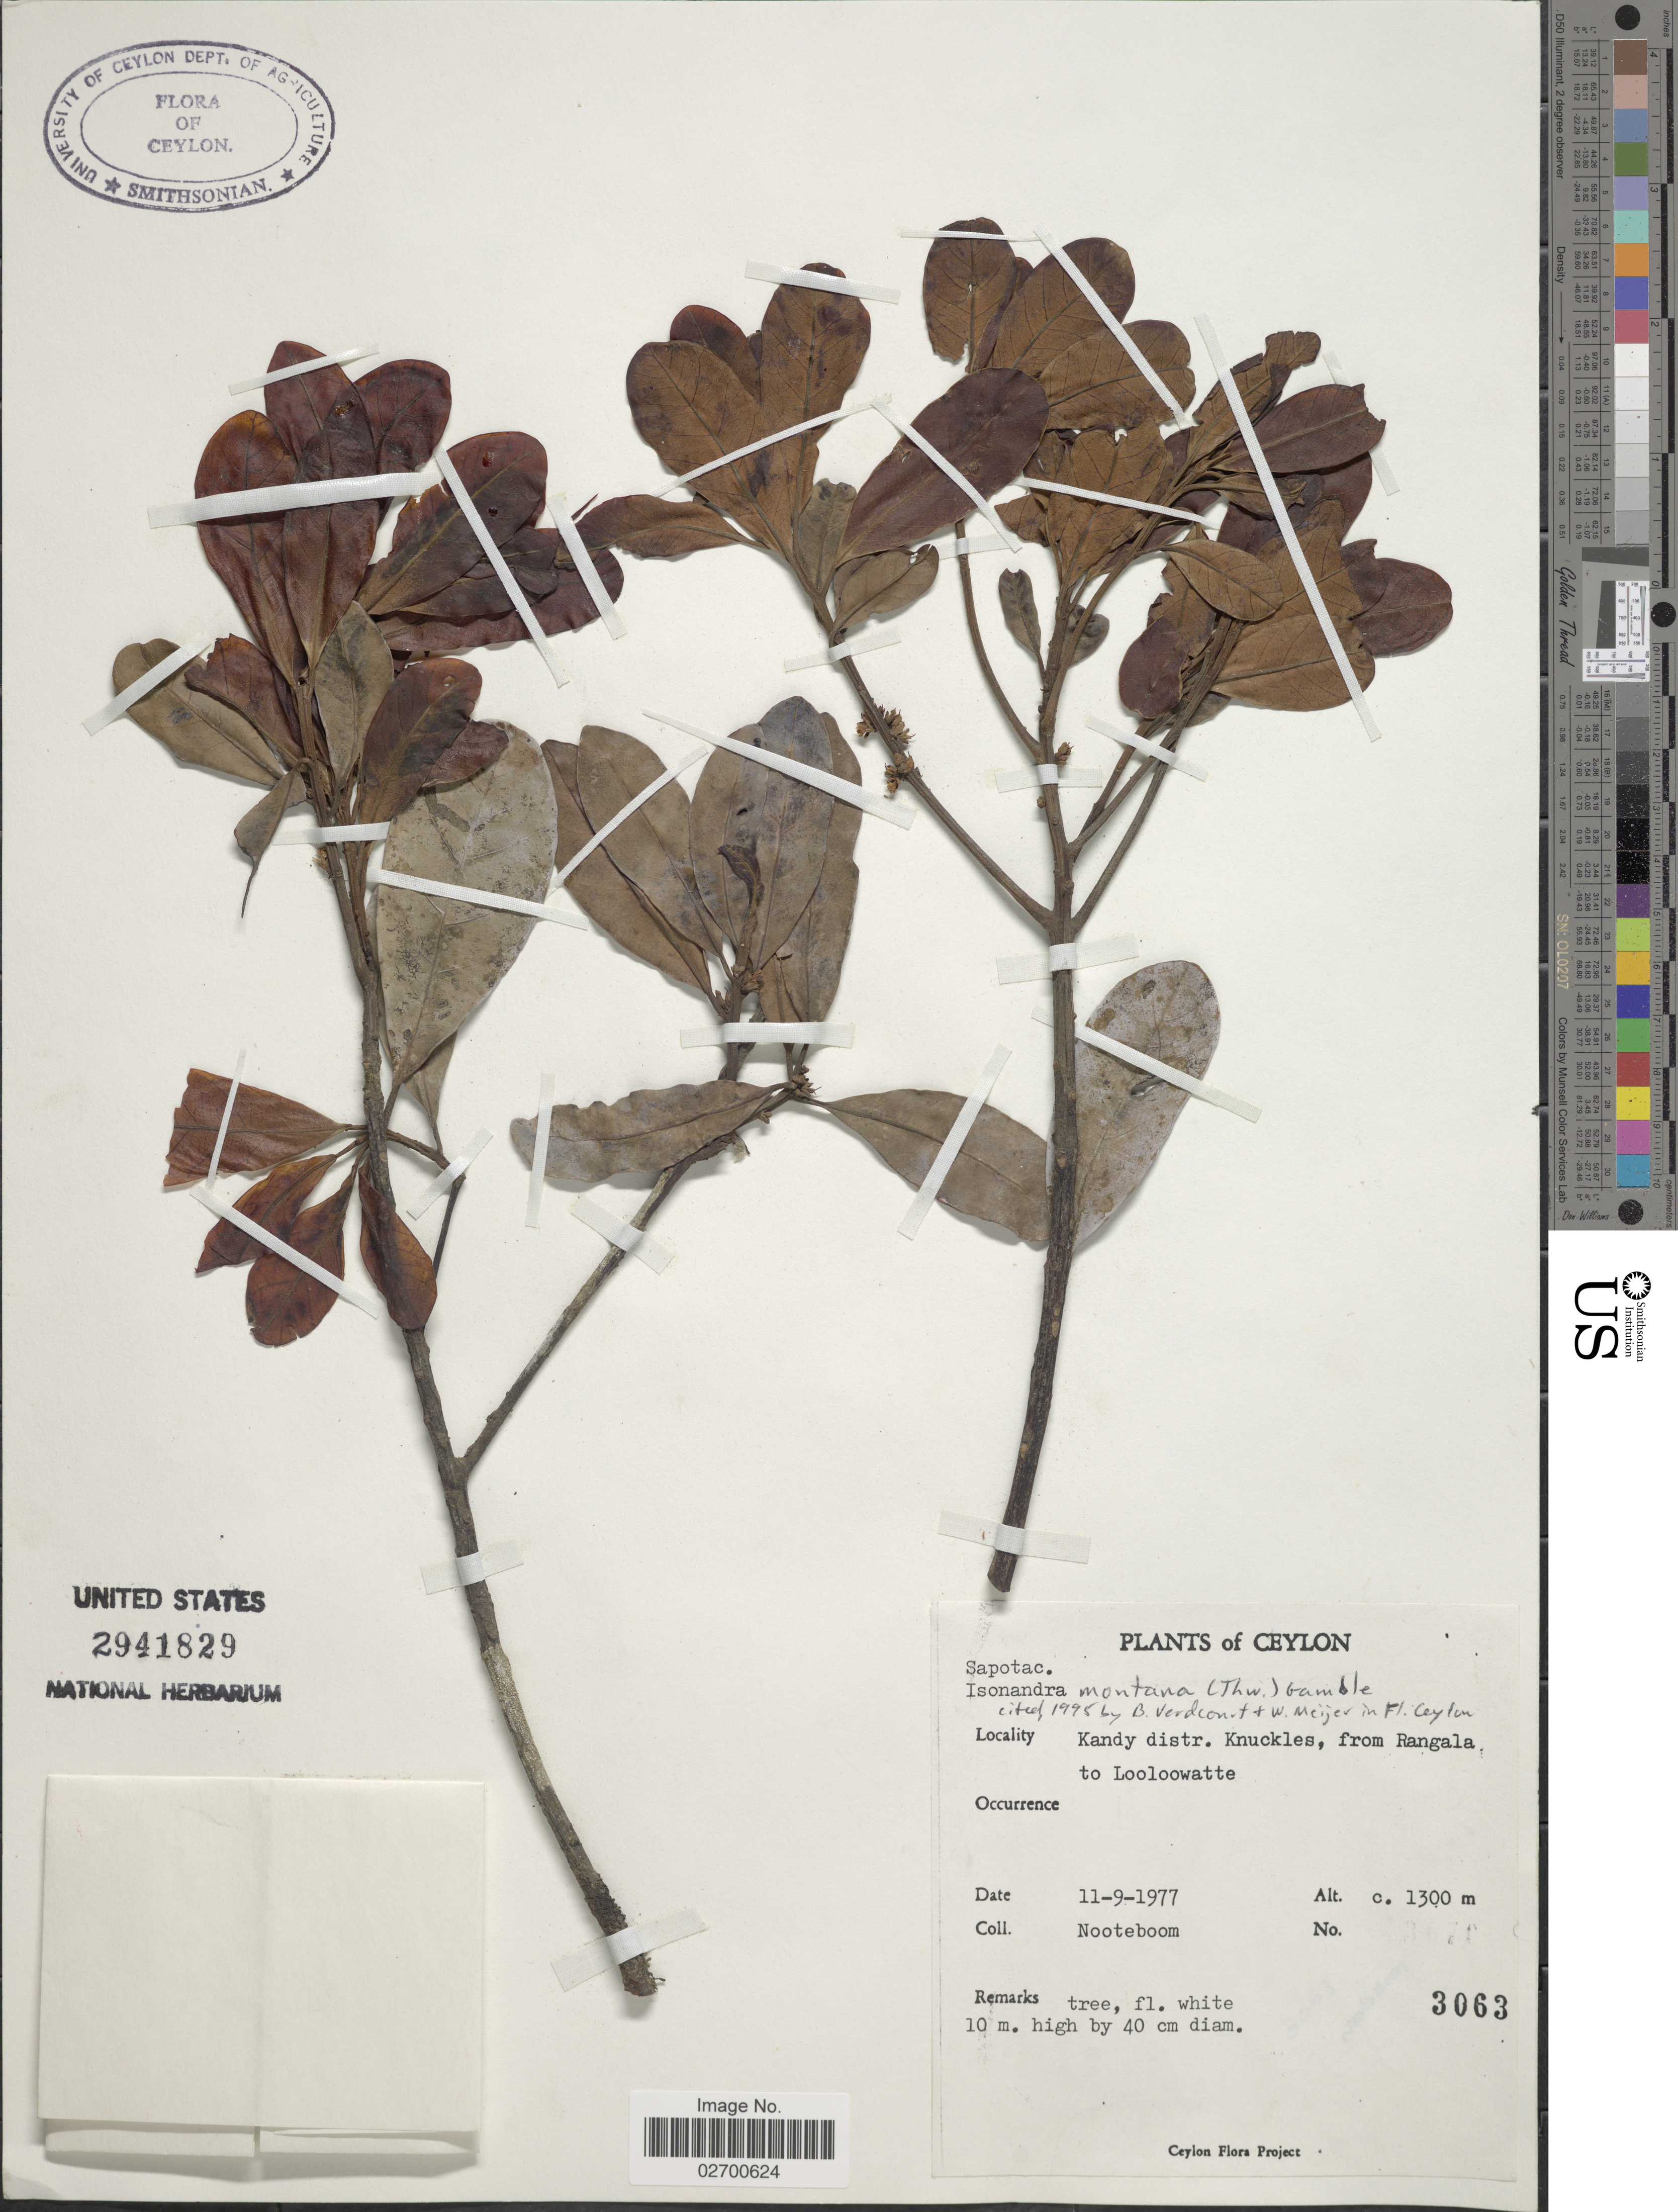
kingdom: Plantae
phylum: Tracheophyta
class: Magnoliopsida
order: Ericales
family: Sapotaceae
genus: Isonandra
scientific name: Isonandra montana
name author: (Thwaites) Gamble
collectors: Nooteboom, --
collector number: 3063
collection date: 1977-09-11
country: Sri Lanka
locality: Ceylon, Kandy distr. Knuckles, from Rangala to Looloowatte.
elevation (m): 1300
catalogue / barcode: US 2941829